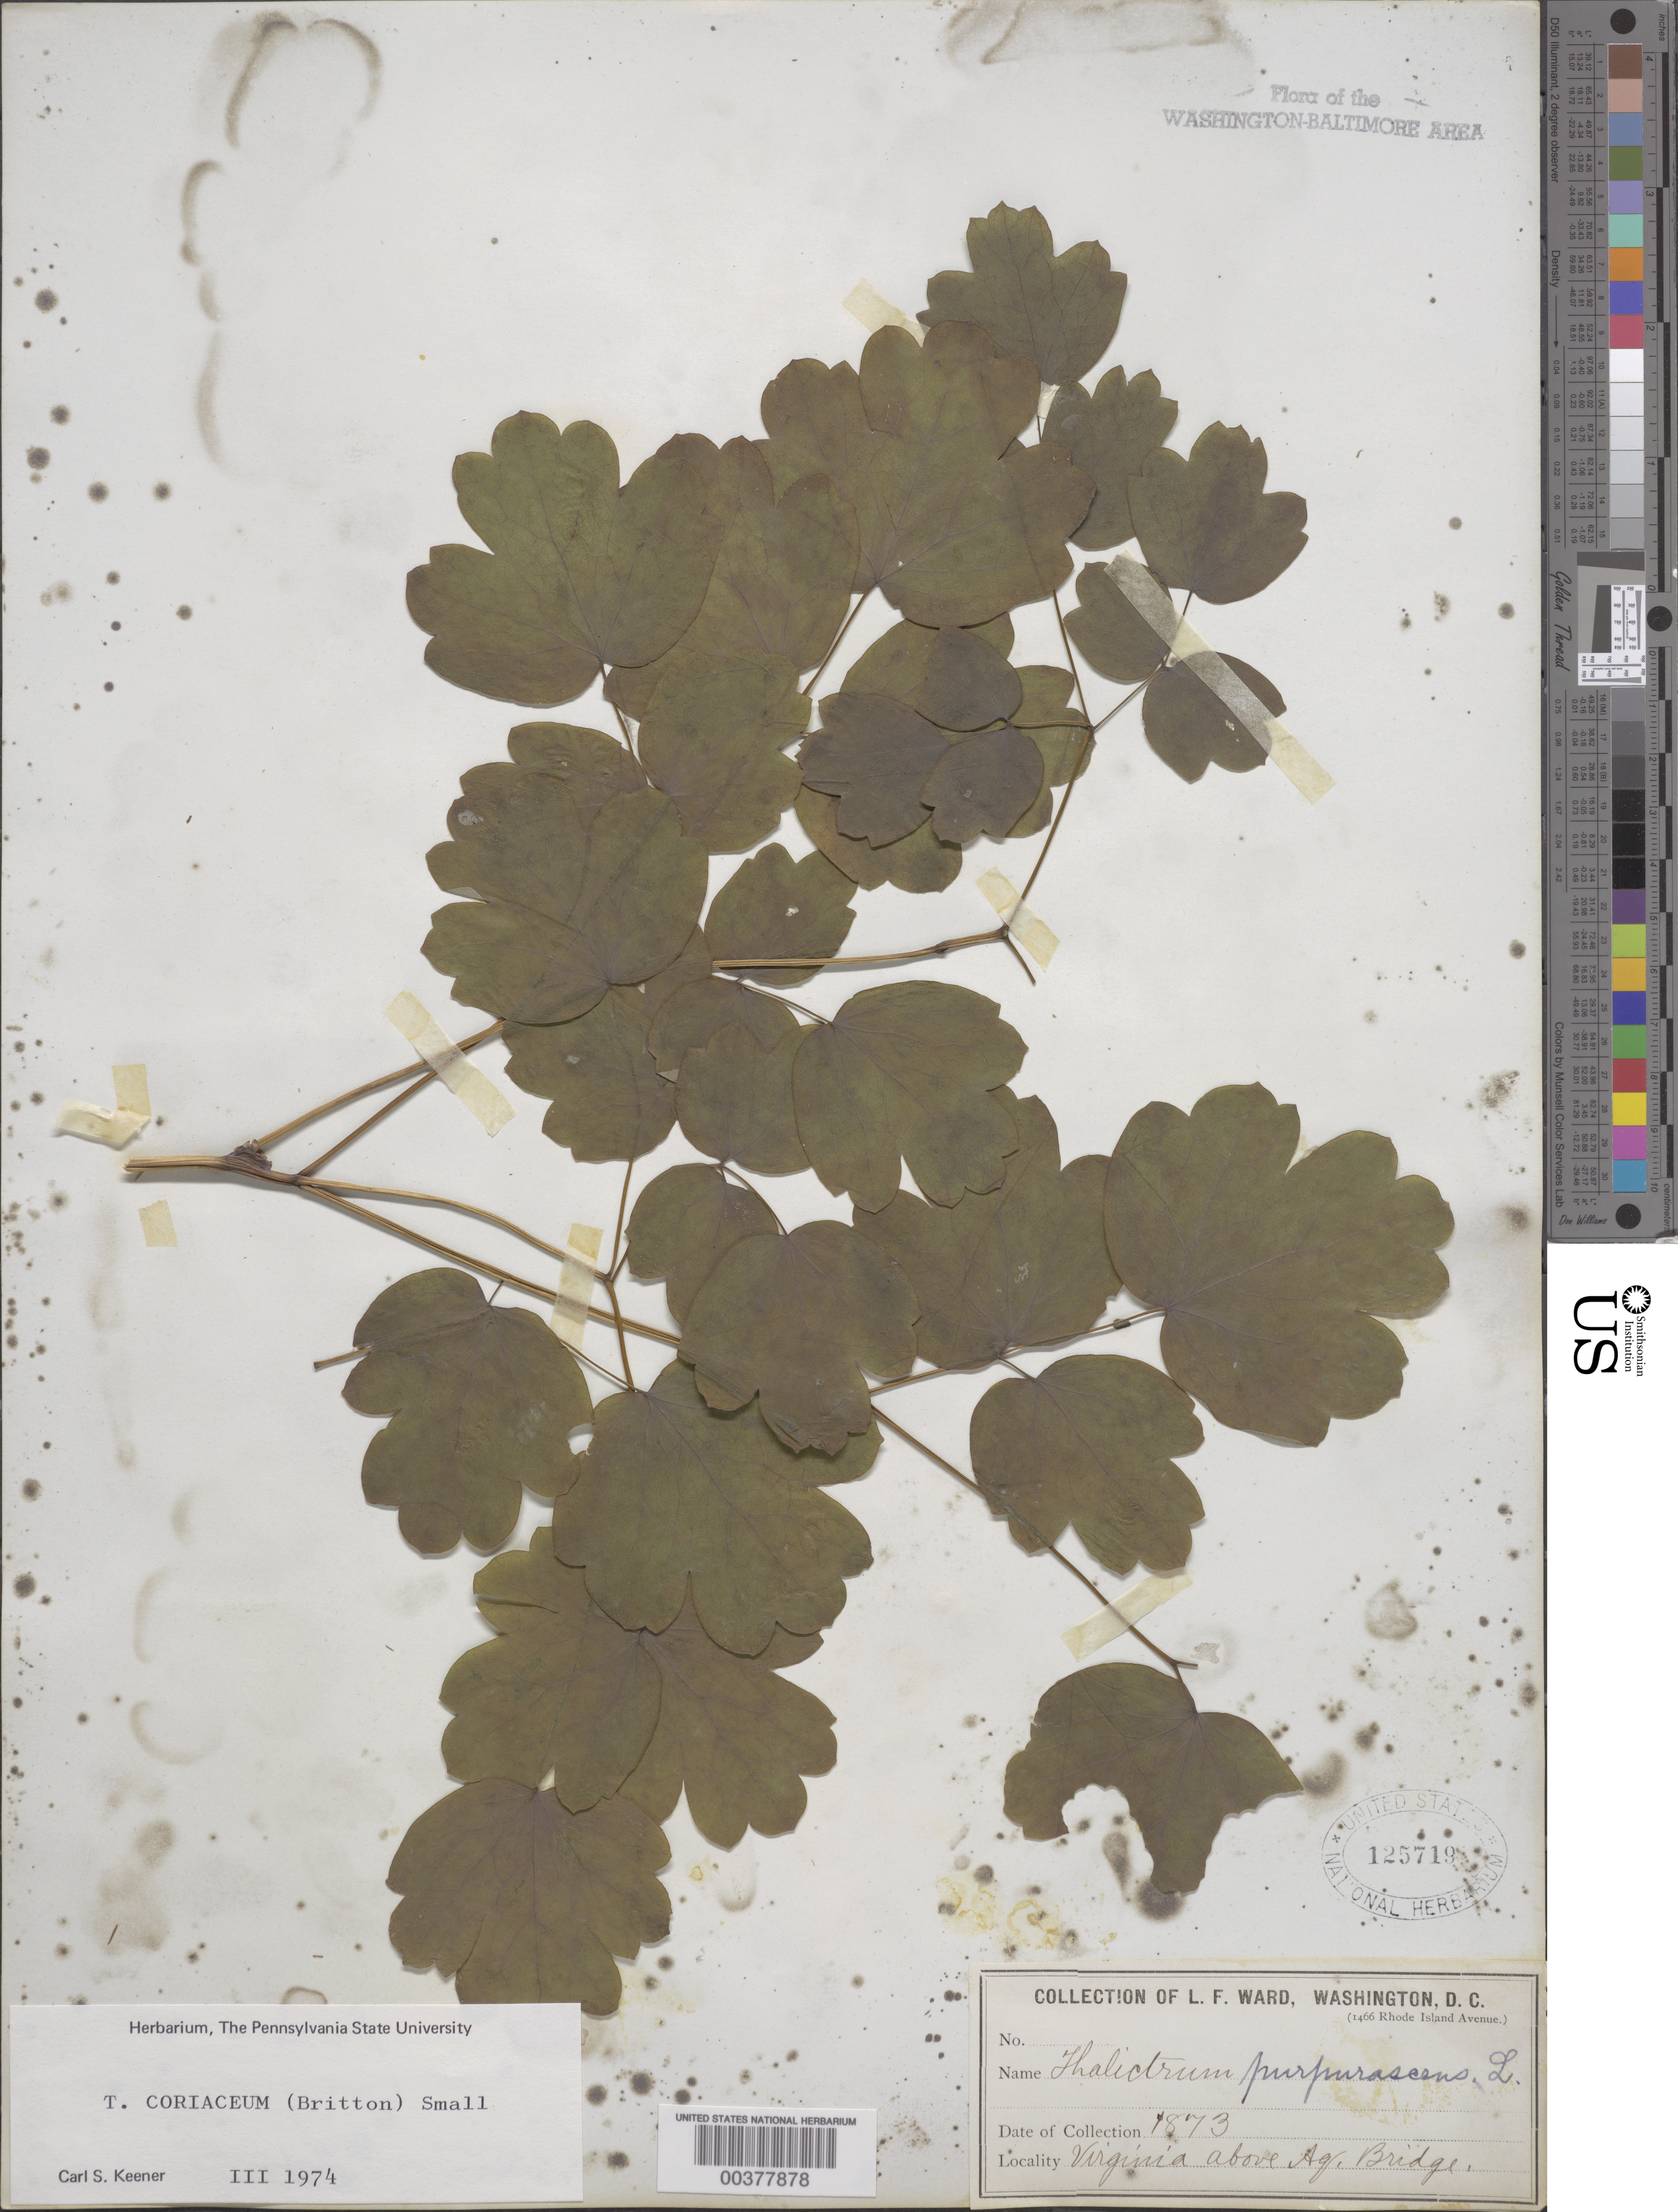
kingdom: Plantae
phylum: Tracheophyta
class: Magnoliopsida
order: Ranunculales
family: Ranunculaceae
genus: Thalictrum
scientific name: Thalictrum coriaceum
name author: (Britton) Small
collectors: L. F. Ward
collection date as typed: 1873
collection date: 1873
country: United States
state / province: Virginia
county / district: Fairfax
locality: Above Aqueduct Bridge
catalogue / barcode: US 125719